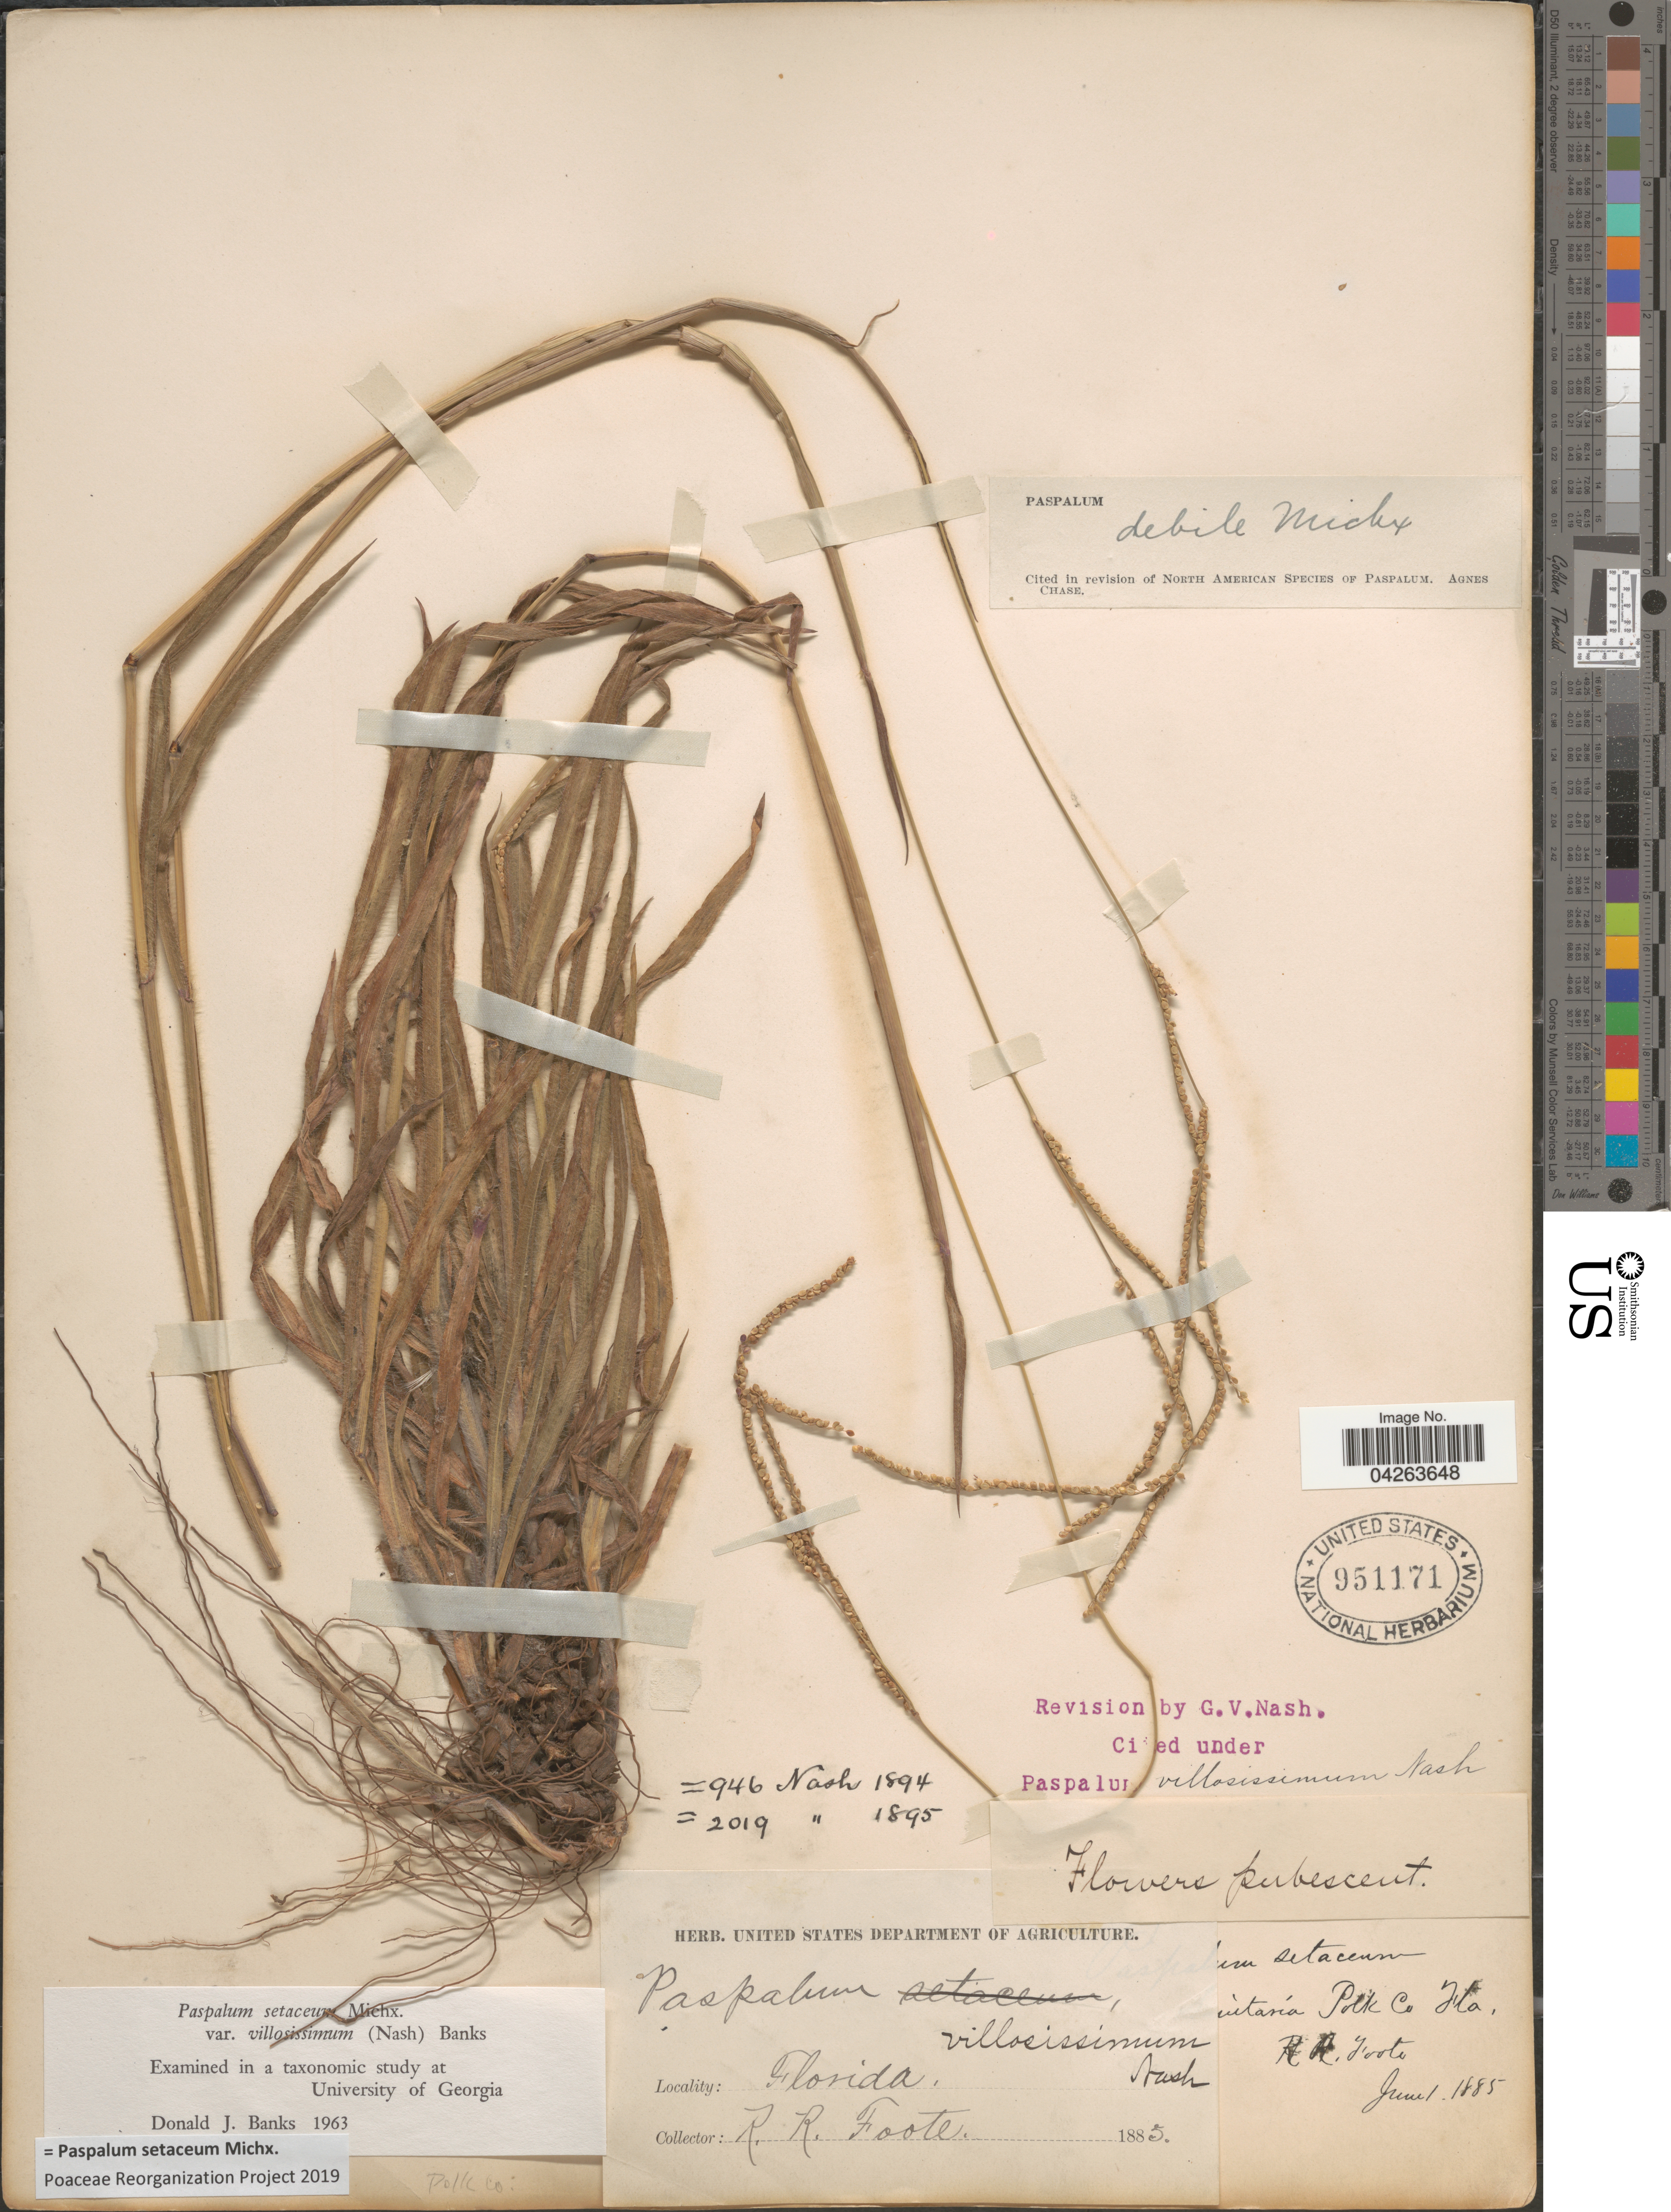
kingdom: Plantae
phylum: Tracheophyta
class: Liliopsida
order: Poales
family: Poaceae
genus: Paspalum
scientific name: Paspalum setaceum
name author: Michx.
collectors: K. Foote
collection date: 1885-06-01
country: United States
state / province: Florida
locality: [illegible text]nitaria Polk Co.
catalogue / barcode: US 951171